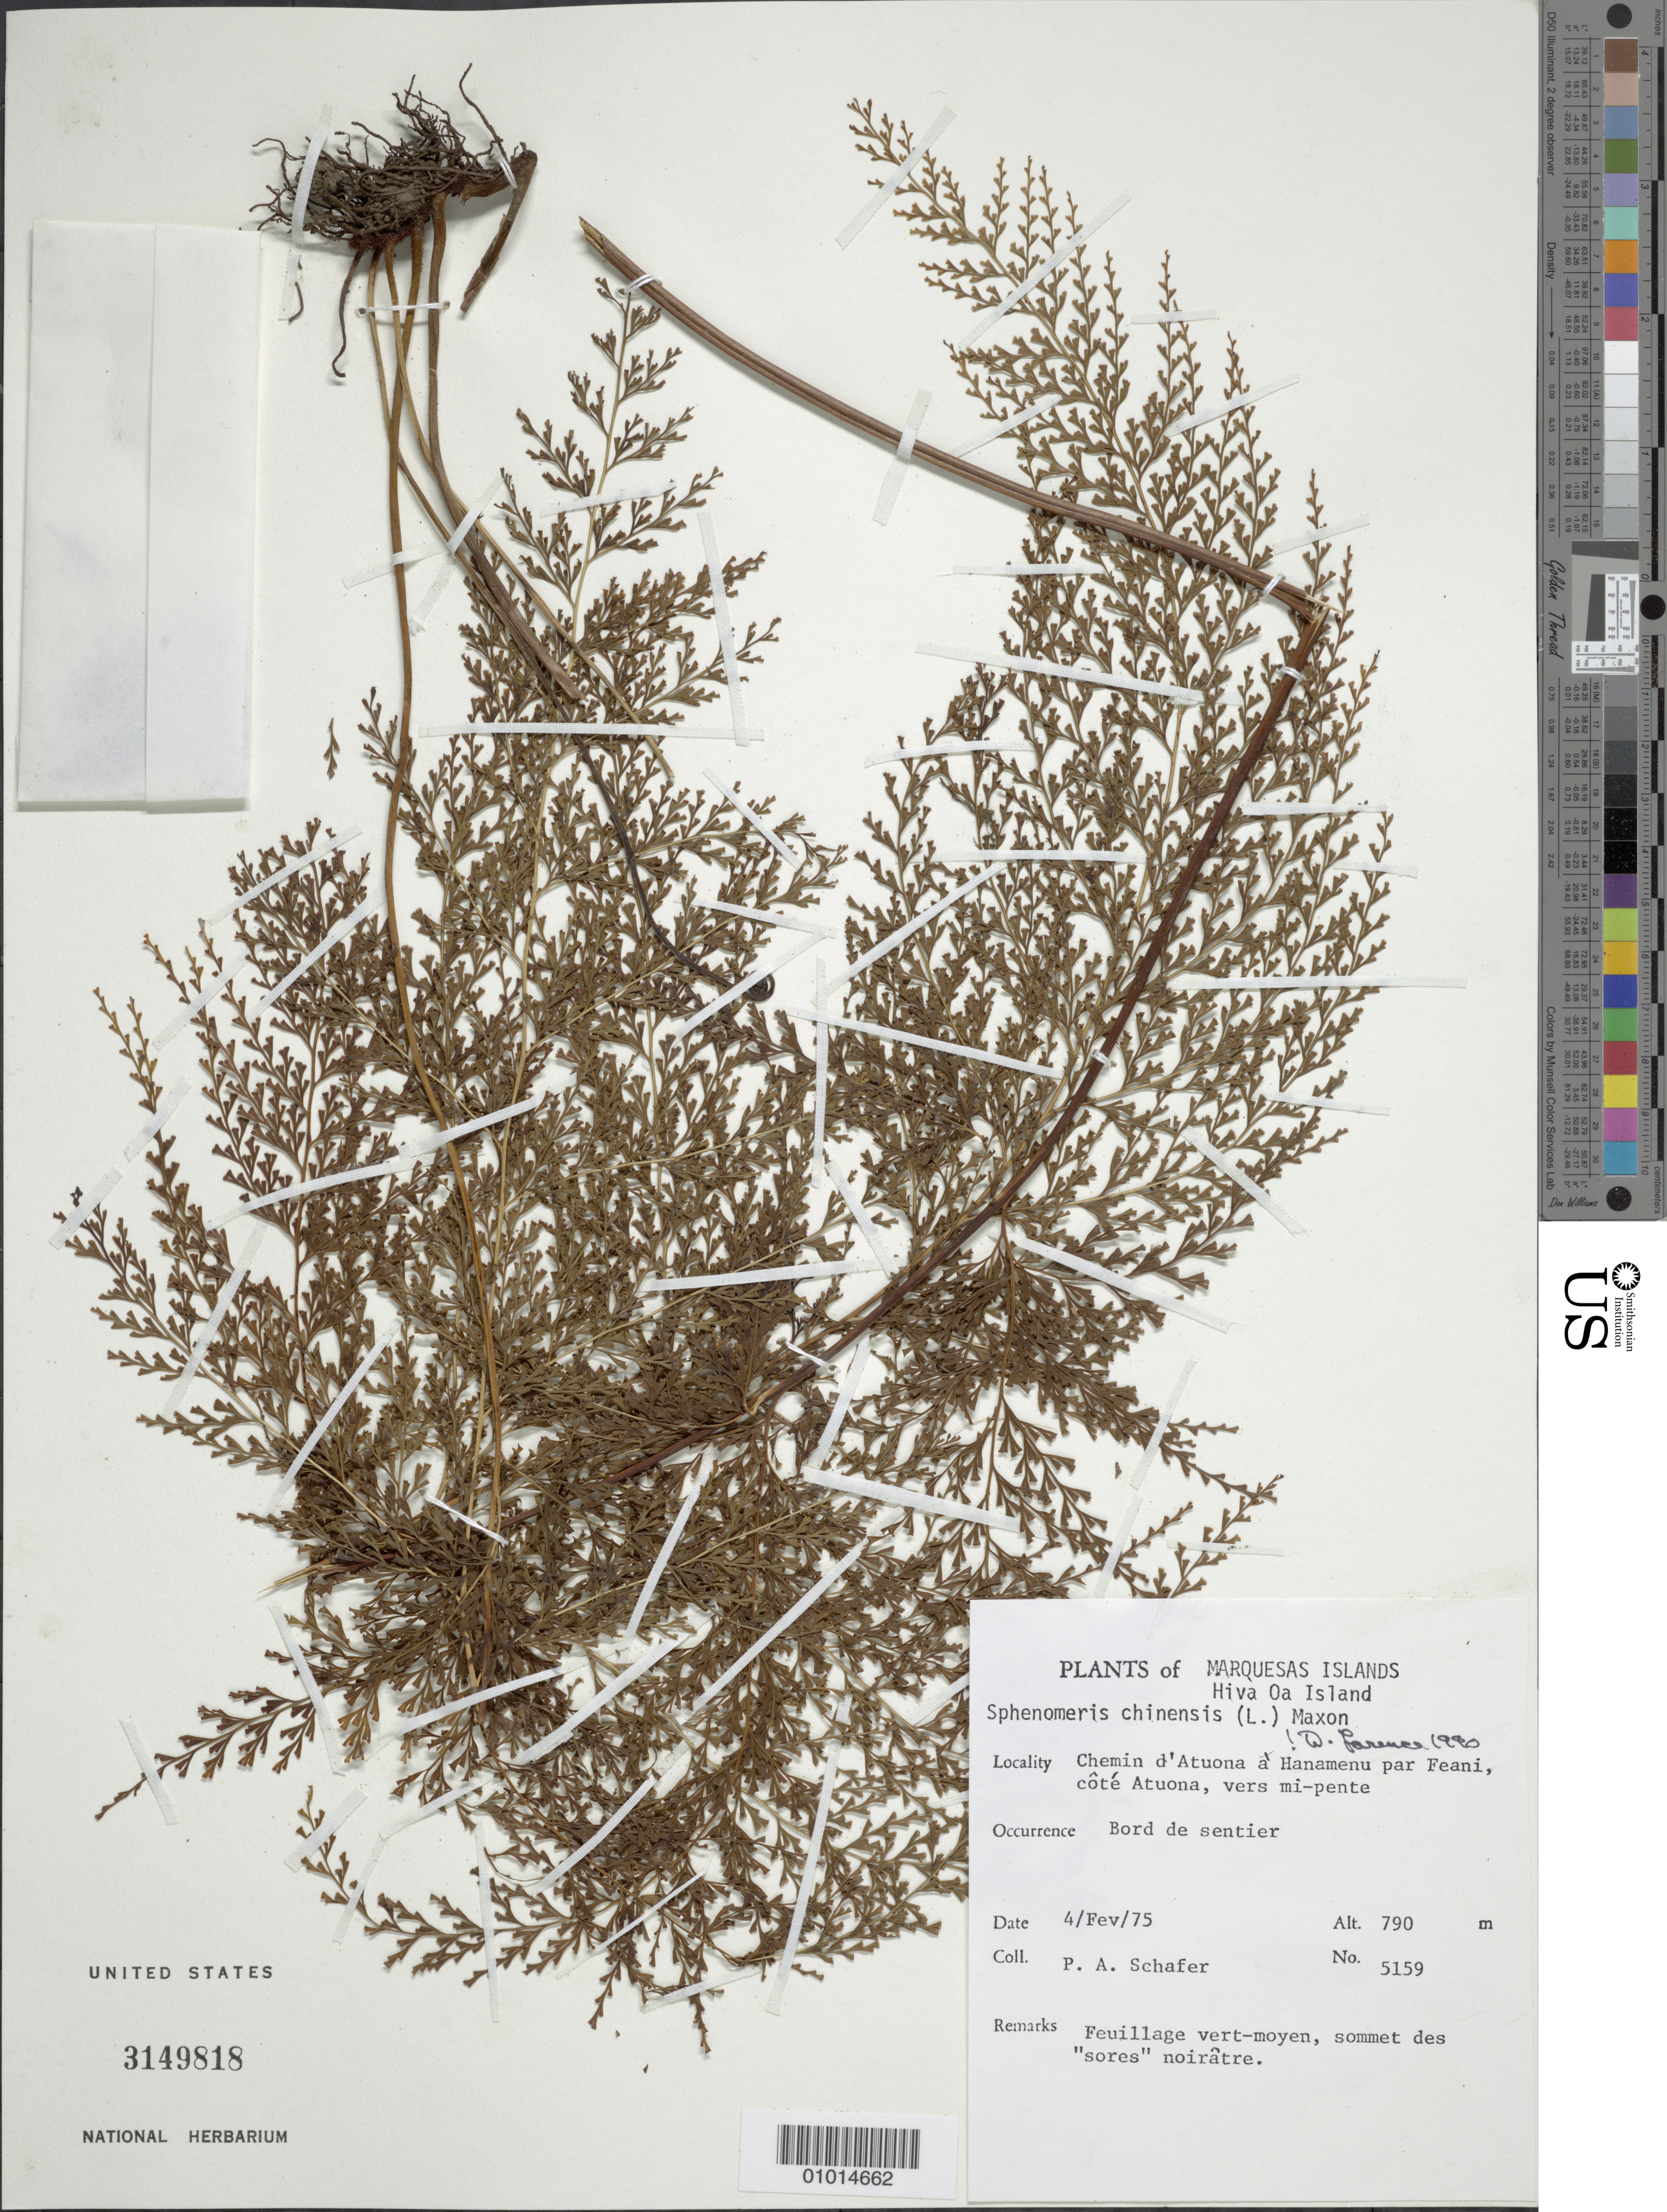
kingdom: Plantae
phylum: Tracheophyta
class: Polypodiopsida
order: Polypodiales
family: Lindsaeaceae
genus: Sphenomeris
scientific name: Sphenomeris chinensis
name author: (L.) Maxon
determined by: Lorence, David H., (PTBG), National Tropical Botanical Garden (UNITED STATES)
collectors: P. A. Schäfer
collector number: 5159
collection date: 1975-02-04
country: French Polynesia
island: Hiva Oa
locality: Chemin d'Atuona à Hanamenu par Feani, côté Atuona, vers mi-pente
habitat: Bord de sentier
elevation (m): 790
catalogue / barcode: US 3149818